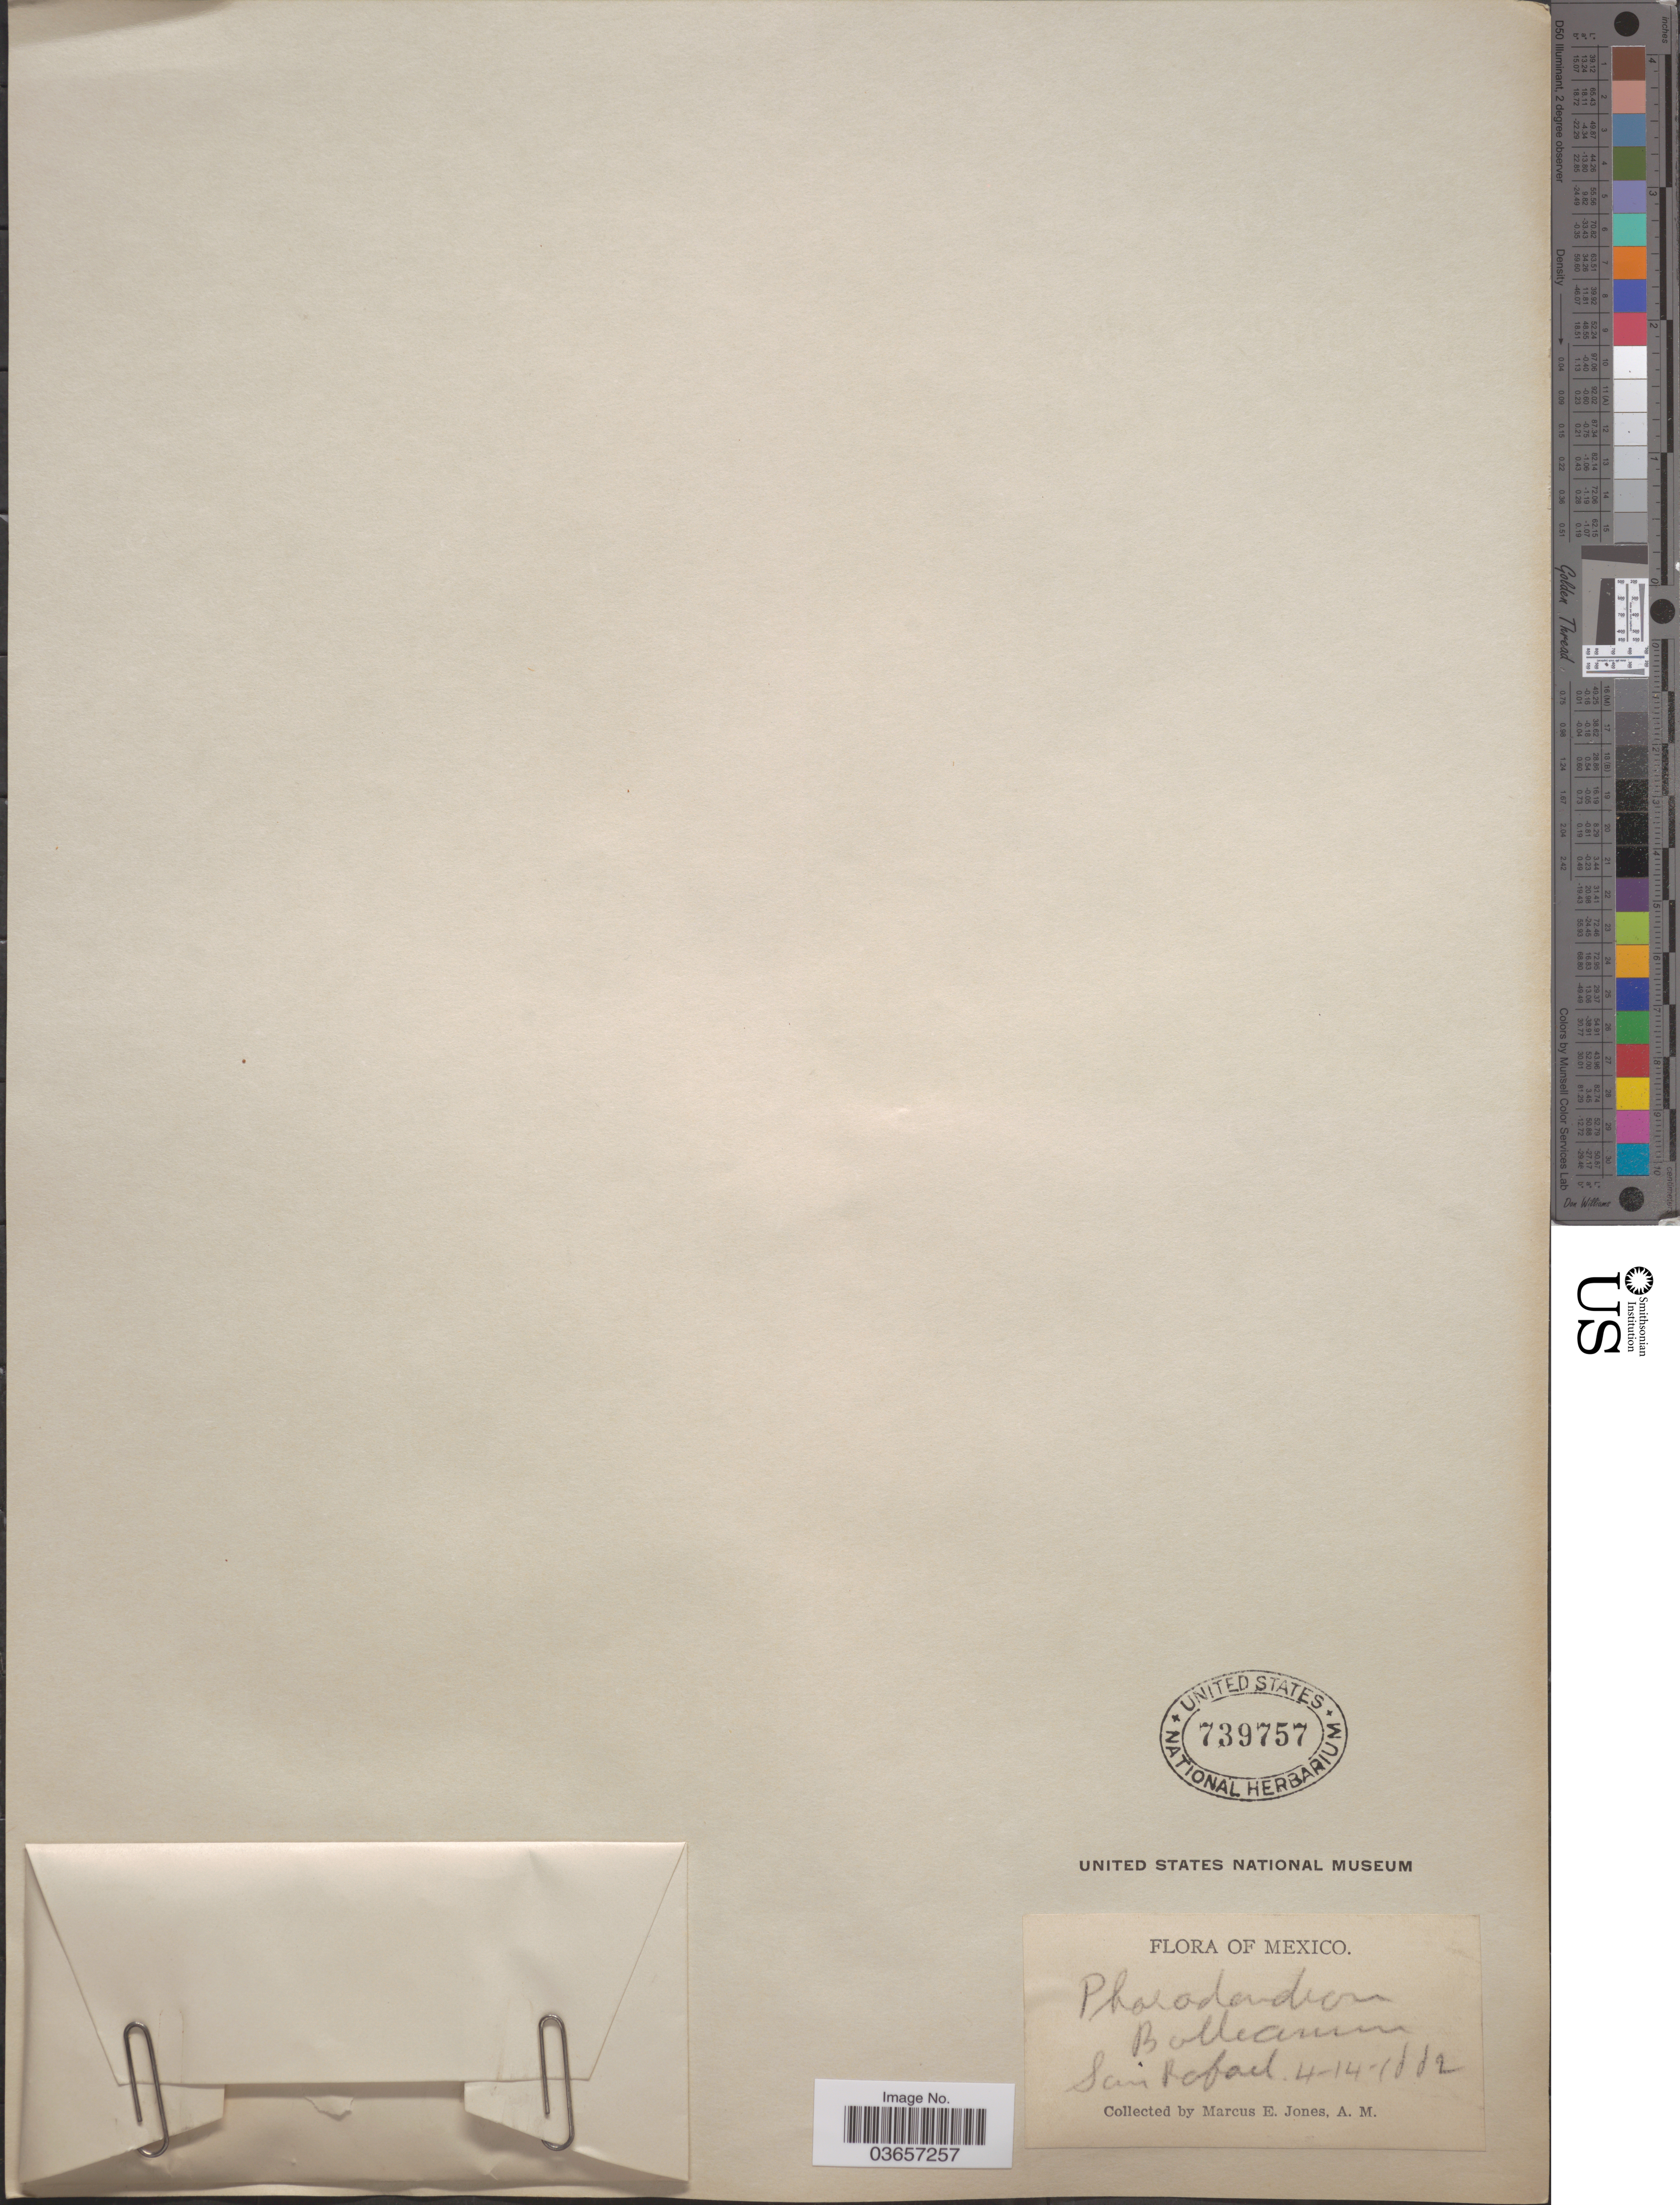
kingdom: Plantae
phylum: Tracheophyta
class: Magnoliopsida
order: Santalales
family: Viscaceae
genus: Phoradendron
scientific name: Phoradendron bolleanum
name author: (Seem.) Eichler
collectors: M. E. Jones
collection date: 1882-04-14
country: Mexico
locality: San Rafael.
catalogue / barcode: US 739757